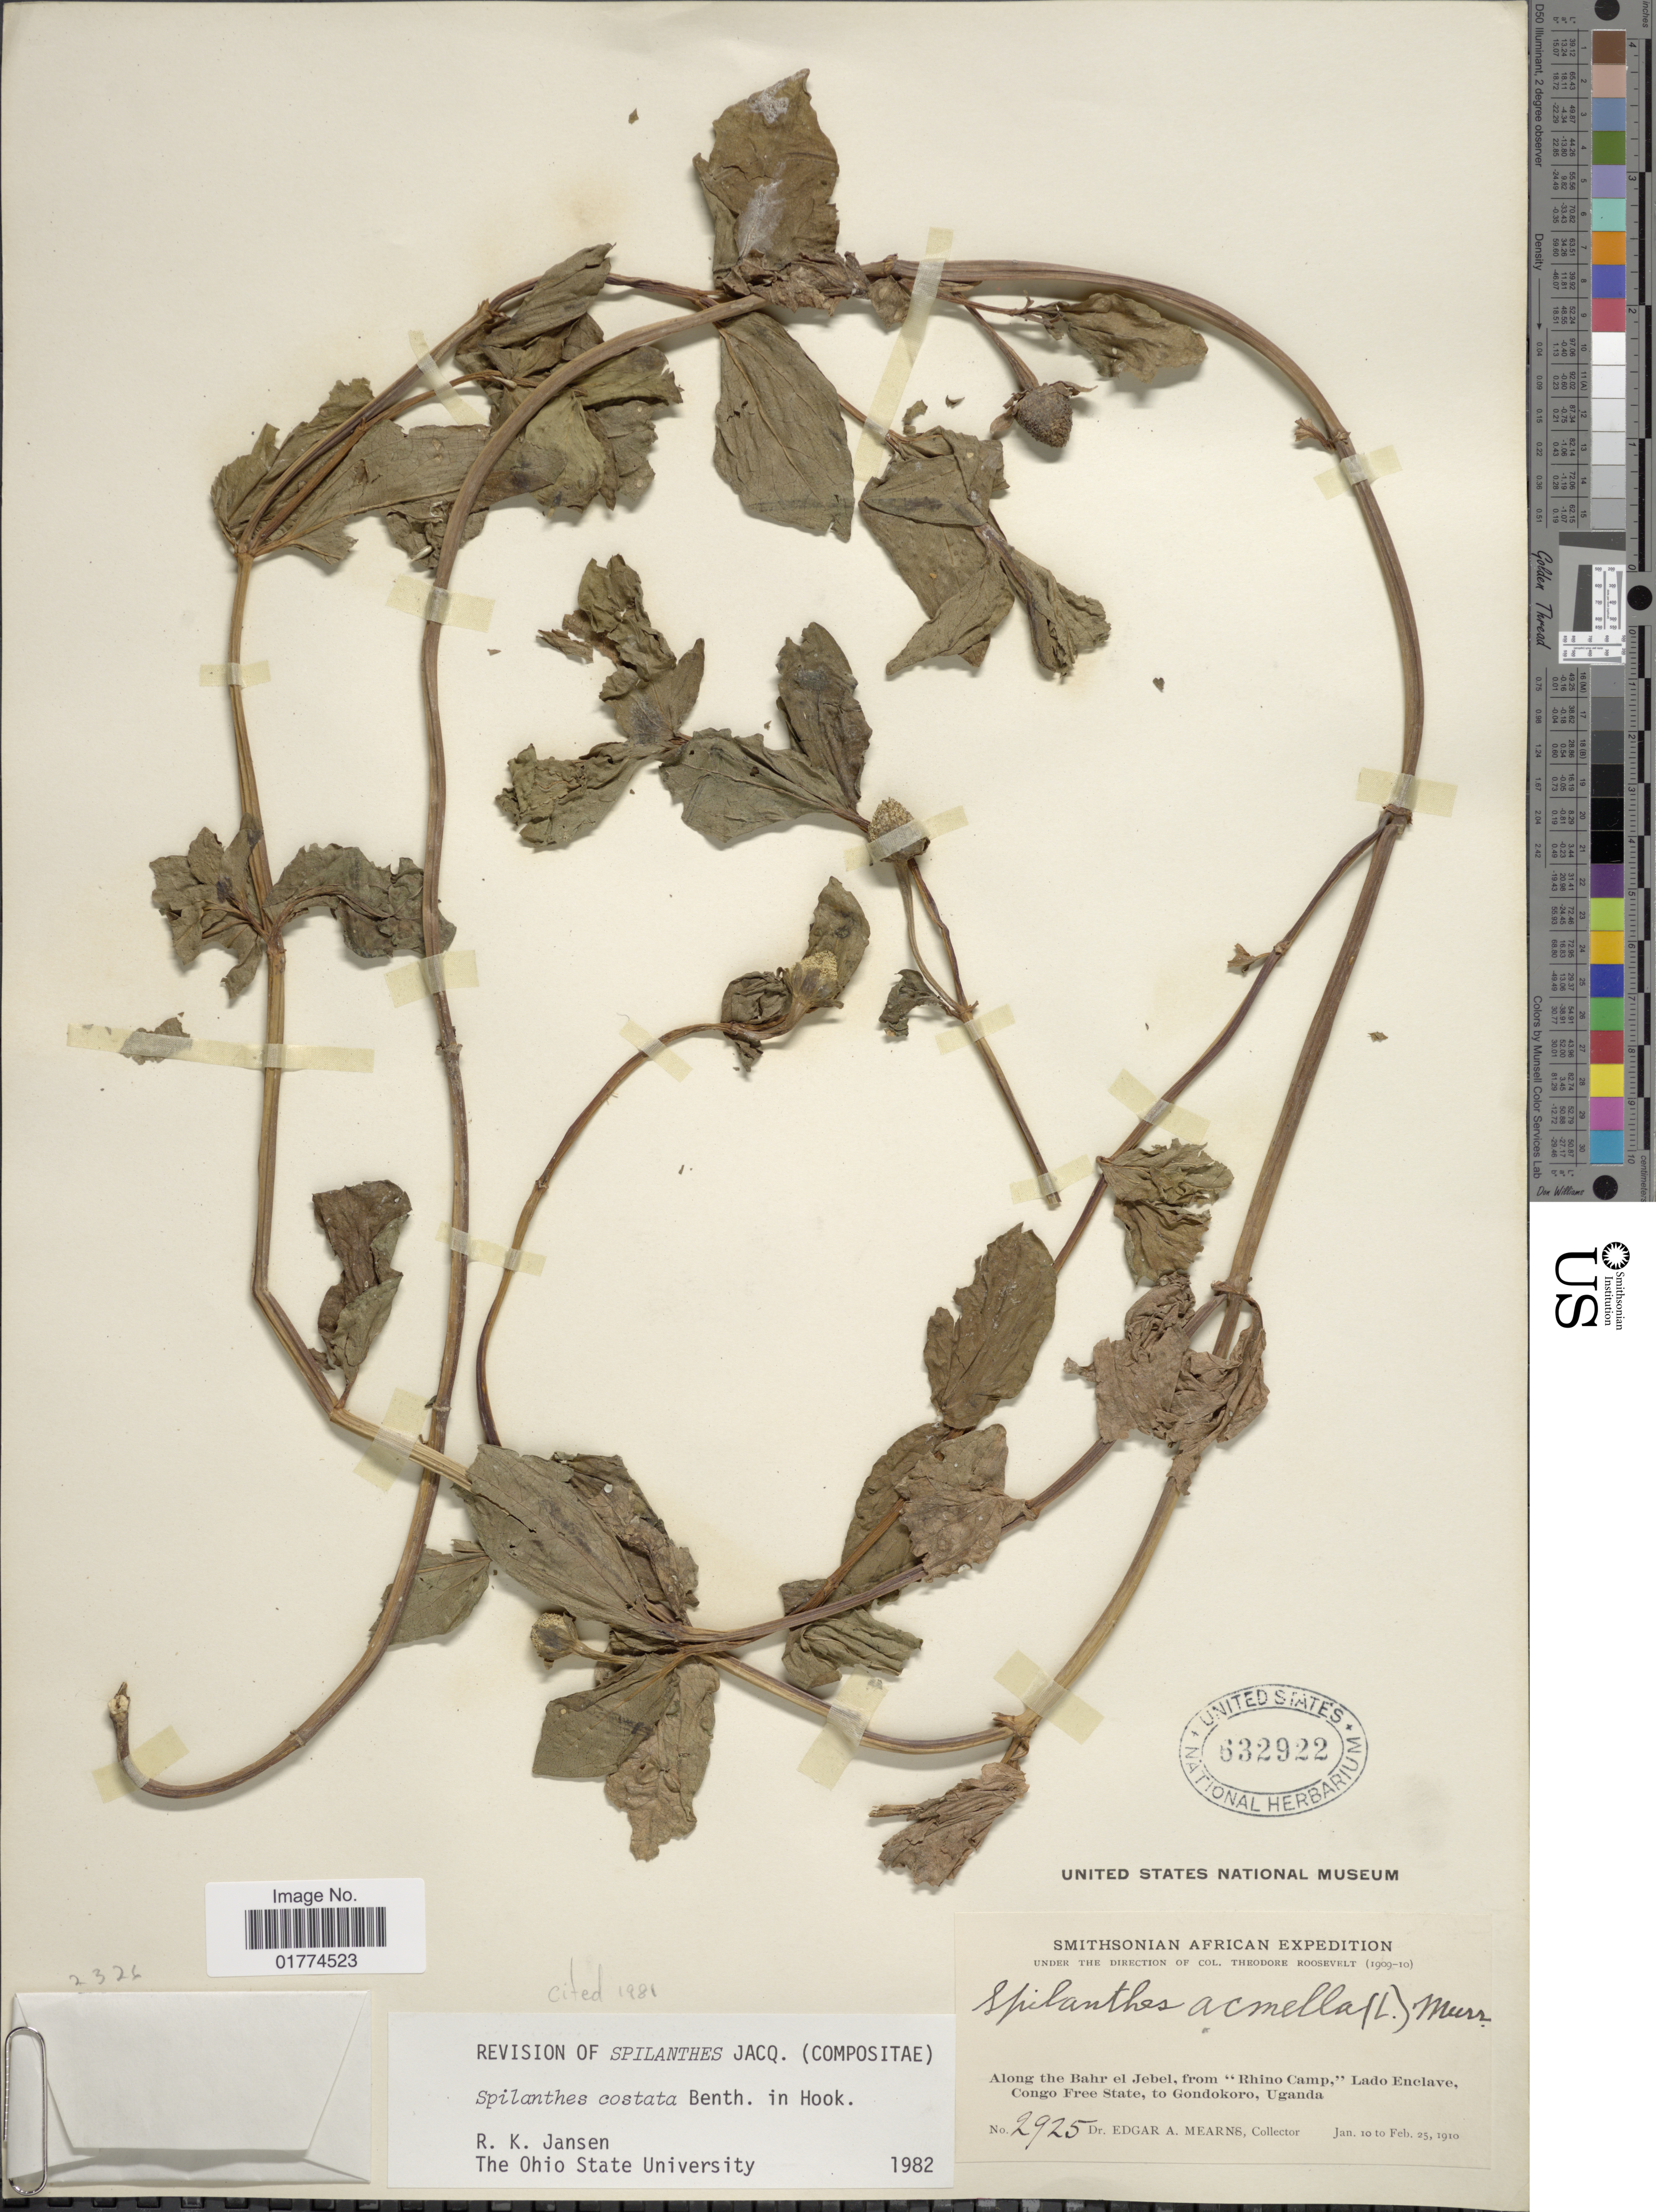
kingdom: Plantae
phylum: Tracheophyta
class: Magnoliopsida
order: Asterales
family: Asteraceae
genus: Spilanthes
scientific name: Spilanthes costata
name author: Hook. in Benth.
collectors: E. A. Mearns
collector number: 2925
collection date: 1910-01-10/1910-02-25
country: South Sudan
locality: Along the Bahr el Jebel, from "Rhino Camp," Lado Enclave, Congo Free State, to Gondokoro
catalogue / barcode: US 632922